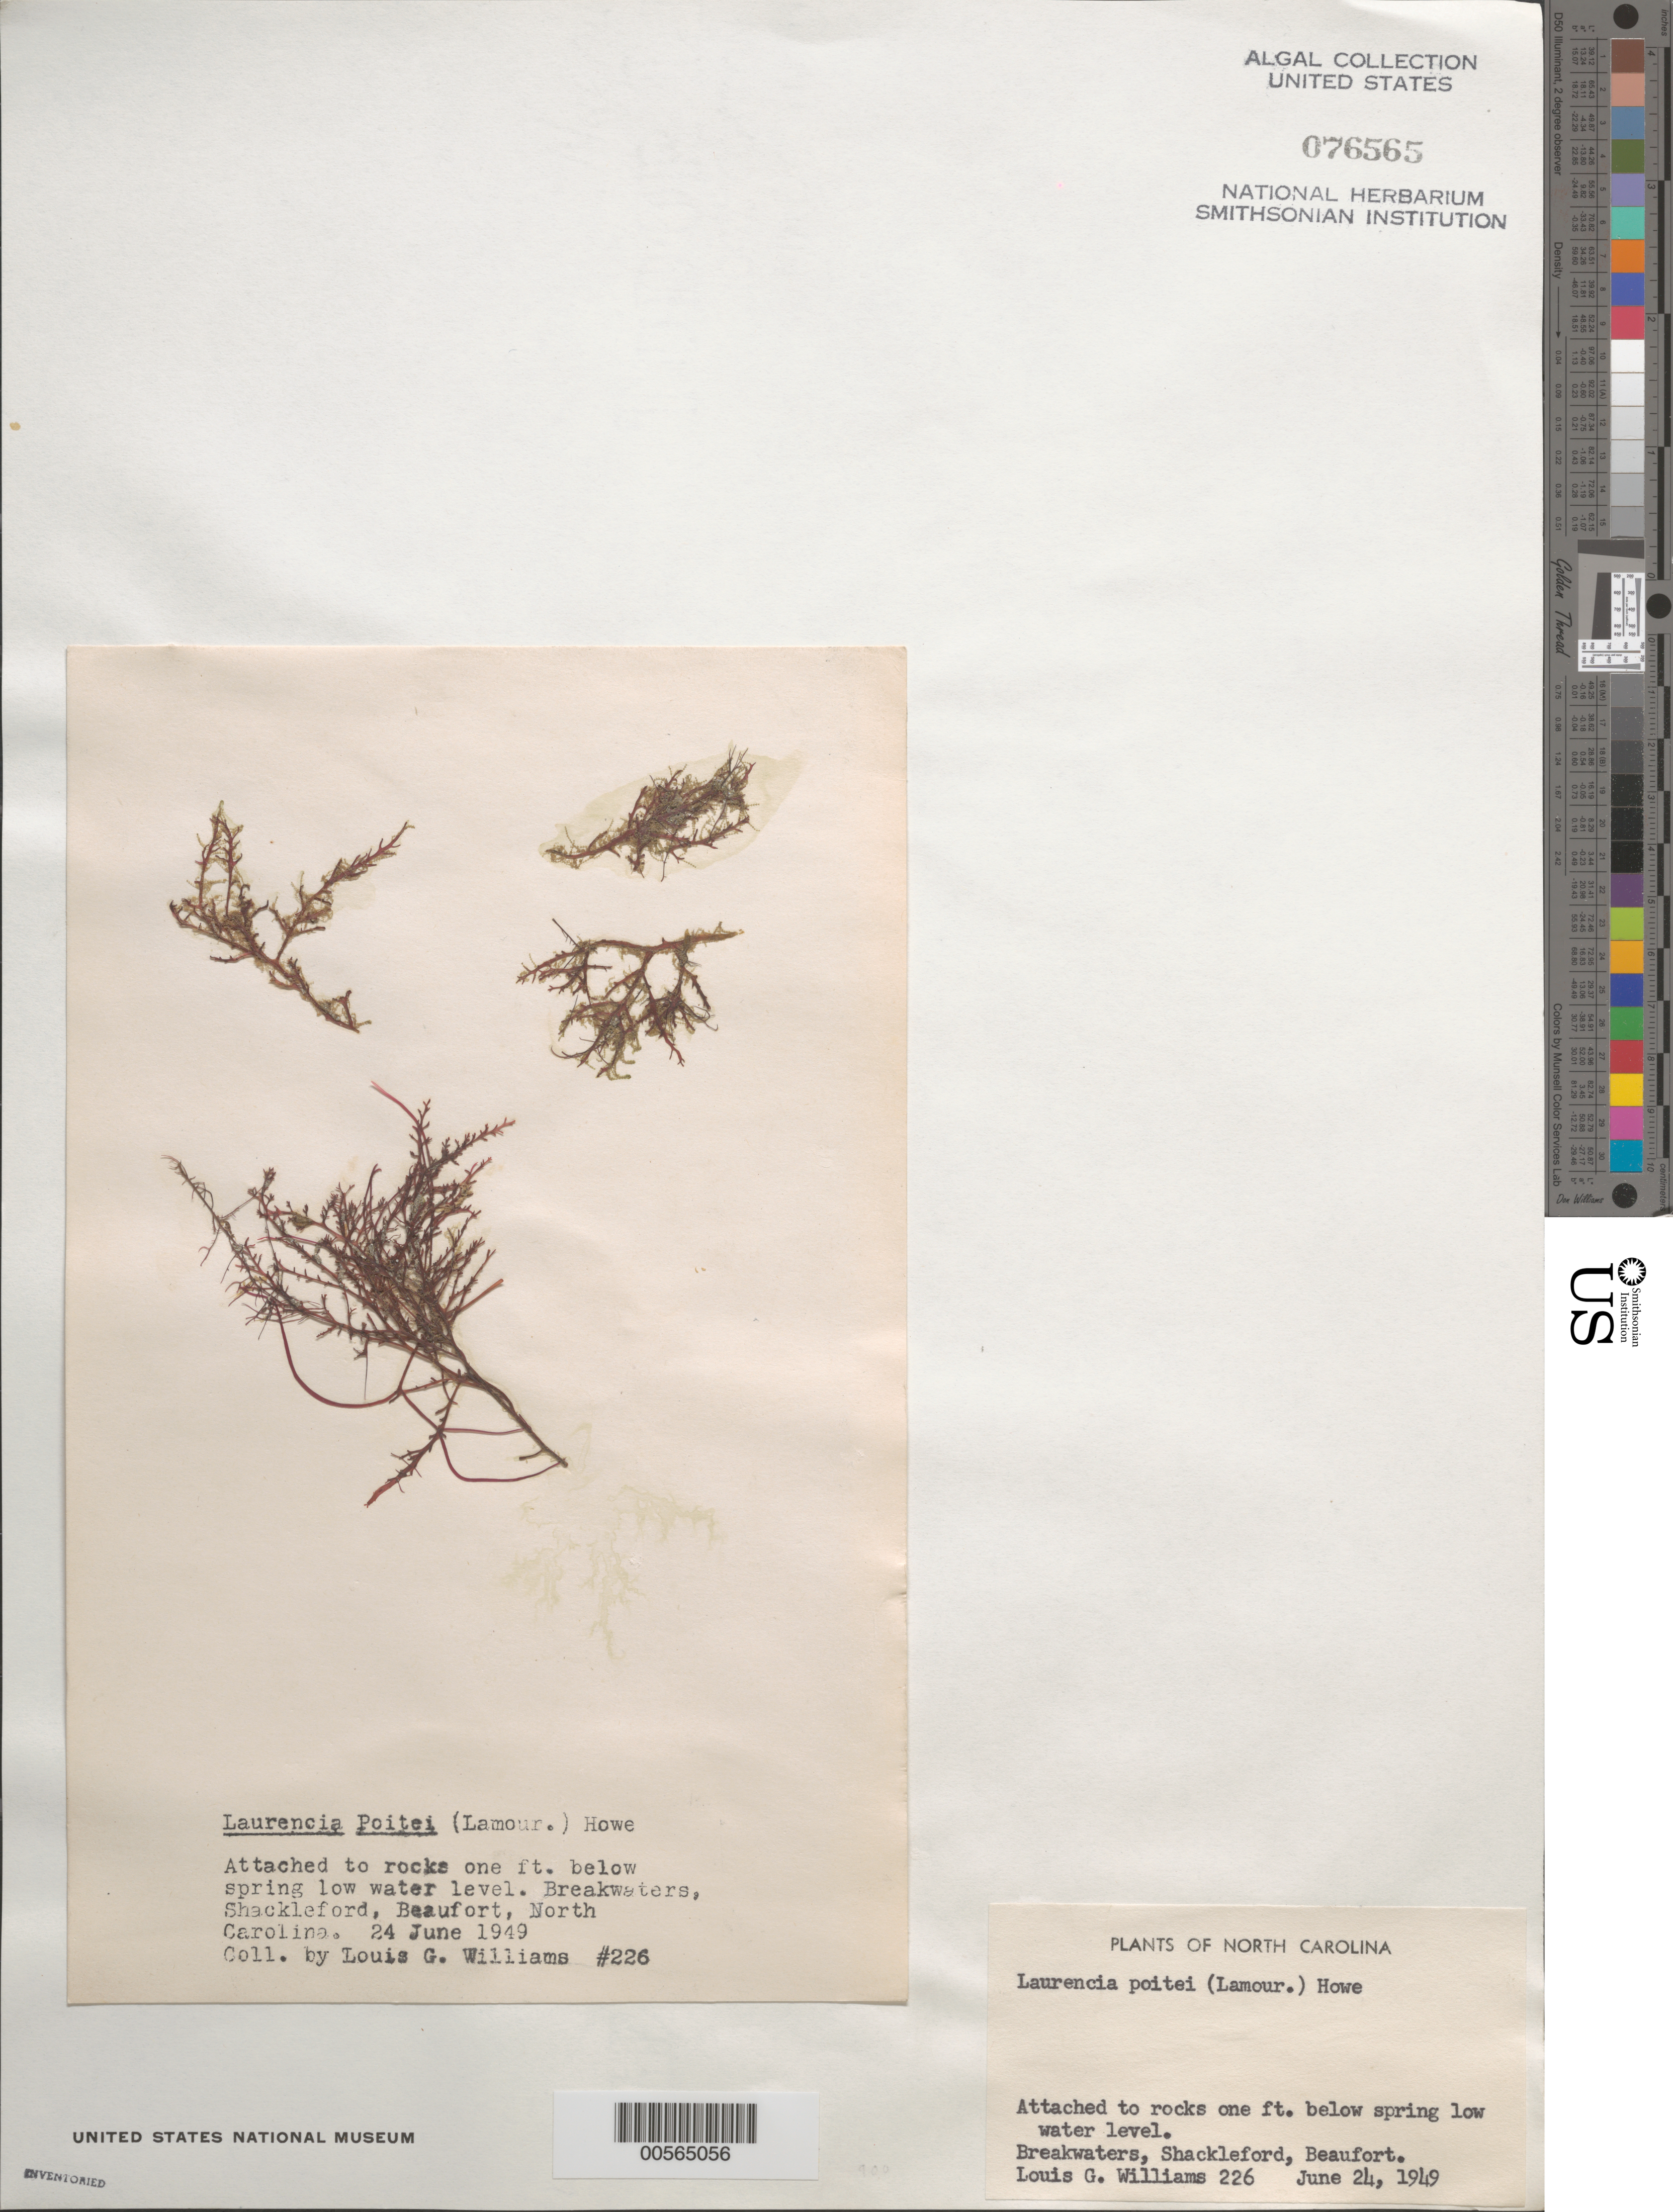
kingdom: Plantae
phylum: Rhodophyta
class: Florideophyceae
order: Ceramiales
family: Rhodomelaceae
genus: Yuzurua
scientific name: Yuzurua poiteaui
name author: (J.V.Lamouroux) Martin-Lescanne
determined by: Brooks, B. L., (BOT), Smithsonian Institution - National Museum of Natural History (UNITED STATES)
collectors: L. G. Williams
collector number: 226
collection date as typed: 24 Jun 1949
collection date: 1949-06-24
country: United States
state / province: North Carolina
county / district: Carteret County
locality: Beaufort, Shackleford breakwaters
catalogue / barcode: US 76565